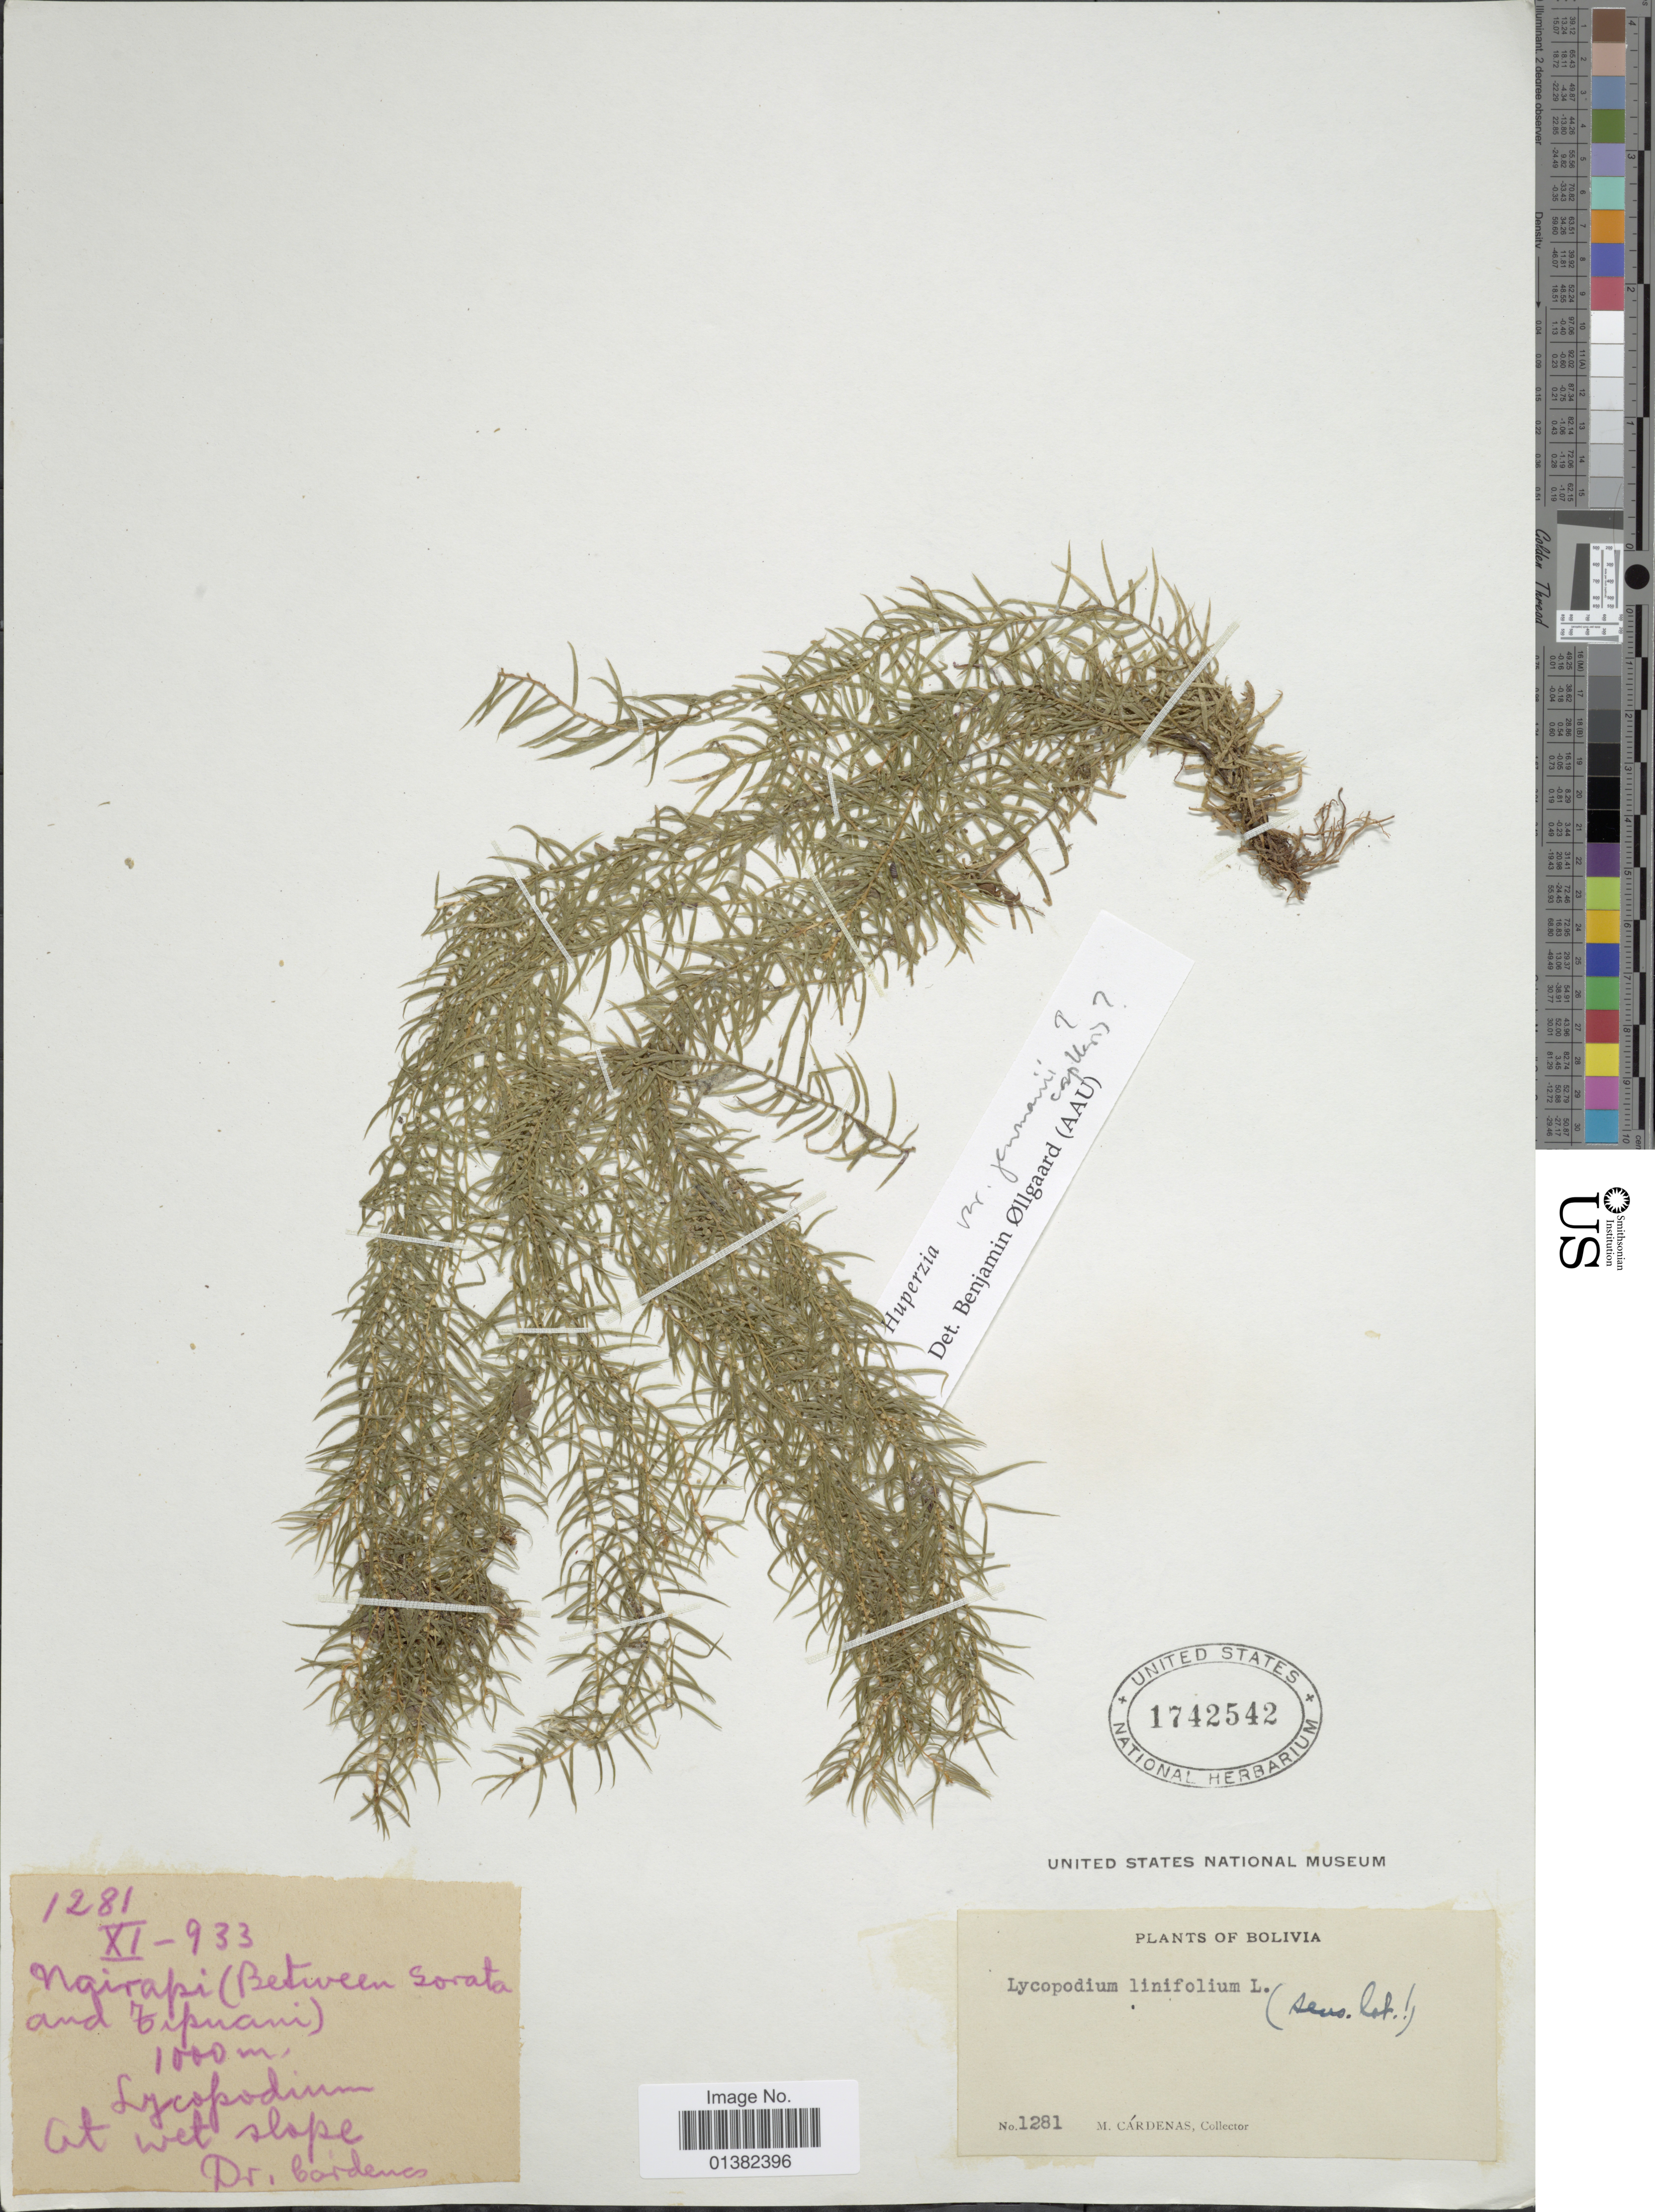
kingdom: Plantae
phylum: Tracheophyta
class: Lycopodiopsida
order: Lycopodiales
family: Lycopodiaceae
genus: Phlegmariurus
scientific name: Phlegmariurus linifolius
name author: (L.) B. Øllg.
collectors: M. Cárdenas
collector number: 1281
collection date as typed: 933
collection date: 1933-11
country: Bolivia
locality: Nairapi (Between Sorata and Tipuani).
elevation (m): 1000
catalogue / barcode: US 1742542